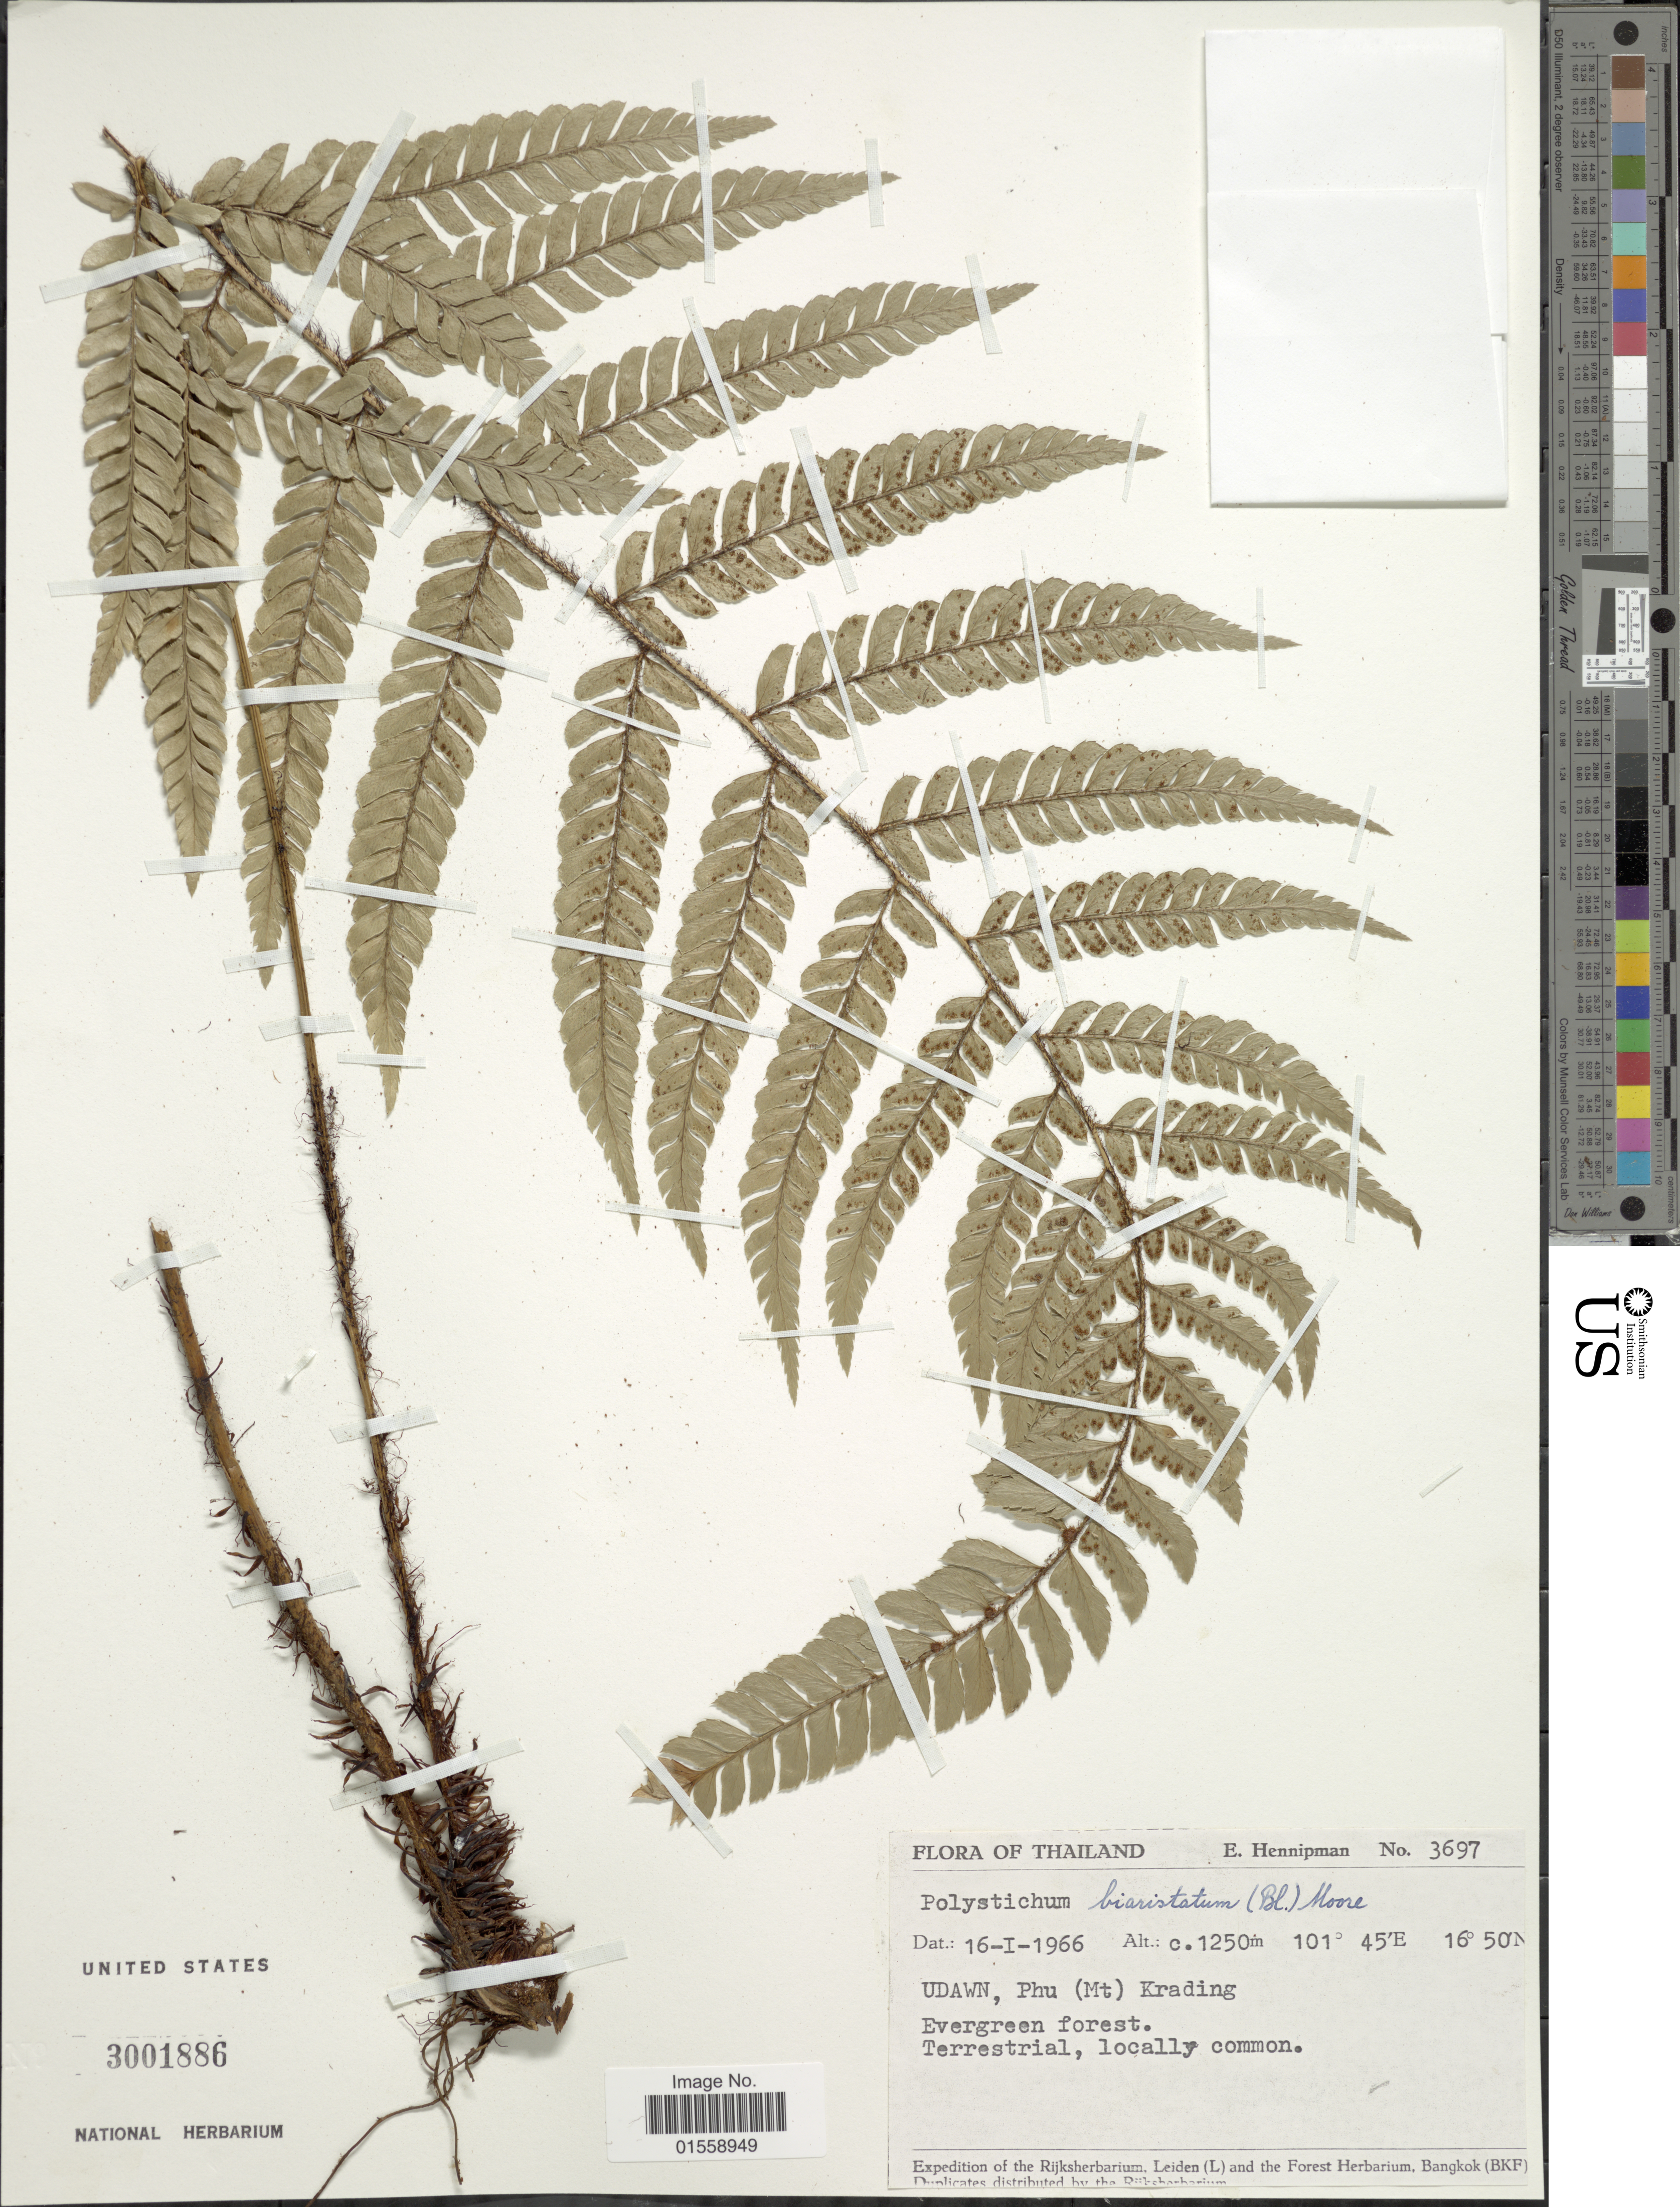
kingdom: Plantae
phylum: Tracheophyta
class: Polypodiopsida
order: Polypodiales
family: Dryopteridaceae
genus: Polystichum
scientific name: Polystichum biaristatum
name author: (Blume) T. Moore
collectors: E. Hennipman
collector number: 3697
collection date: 1966-01-16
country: Thailand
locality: Udawn, Phu (Mt) Krading.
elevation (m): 1250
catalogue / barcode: US 3001886